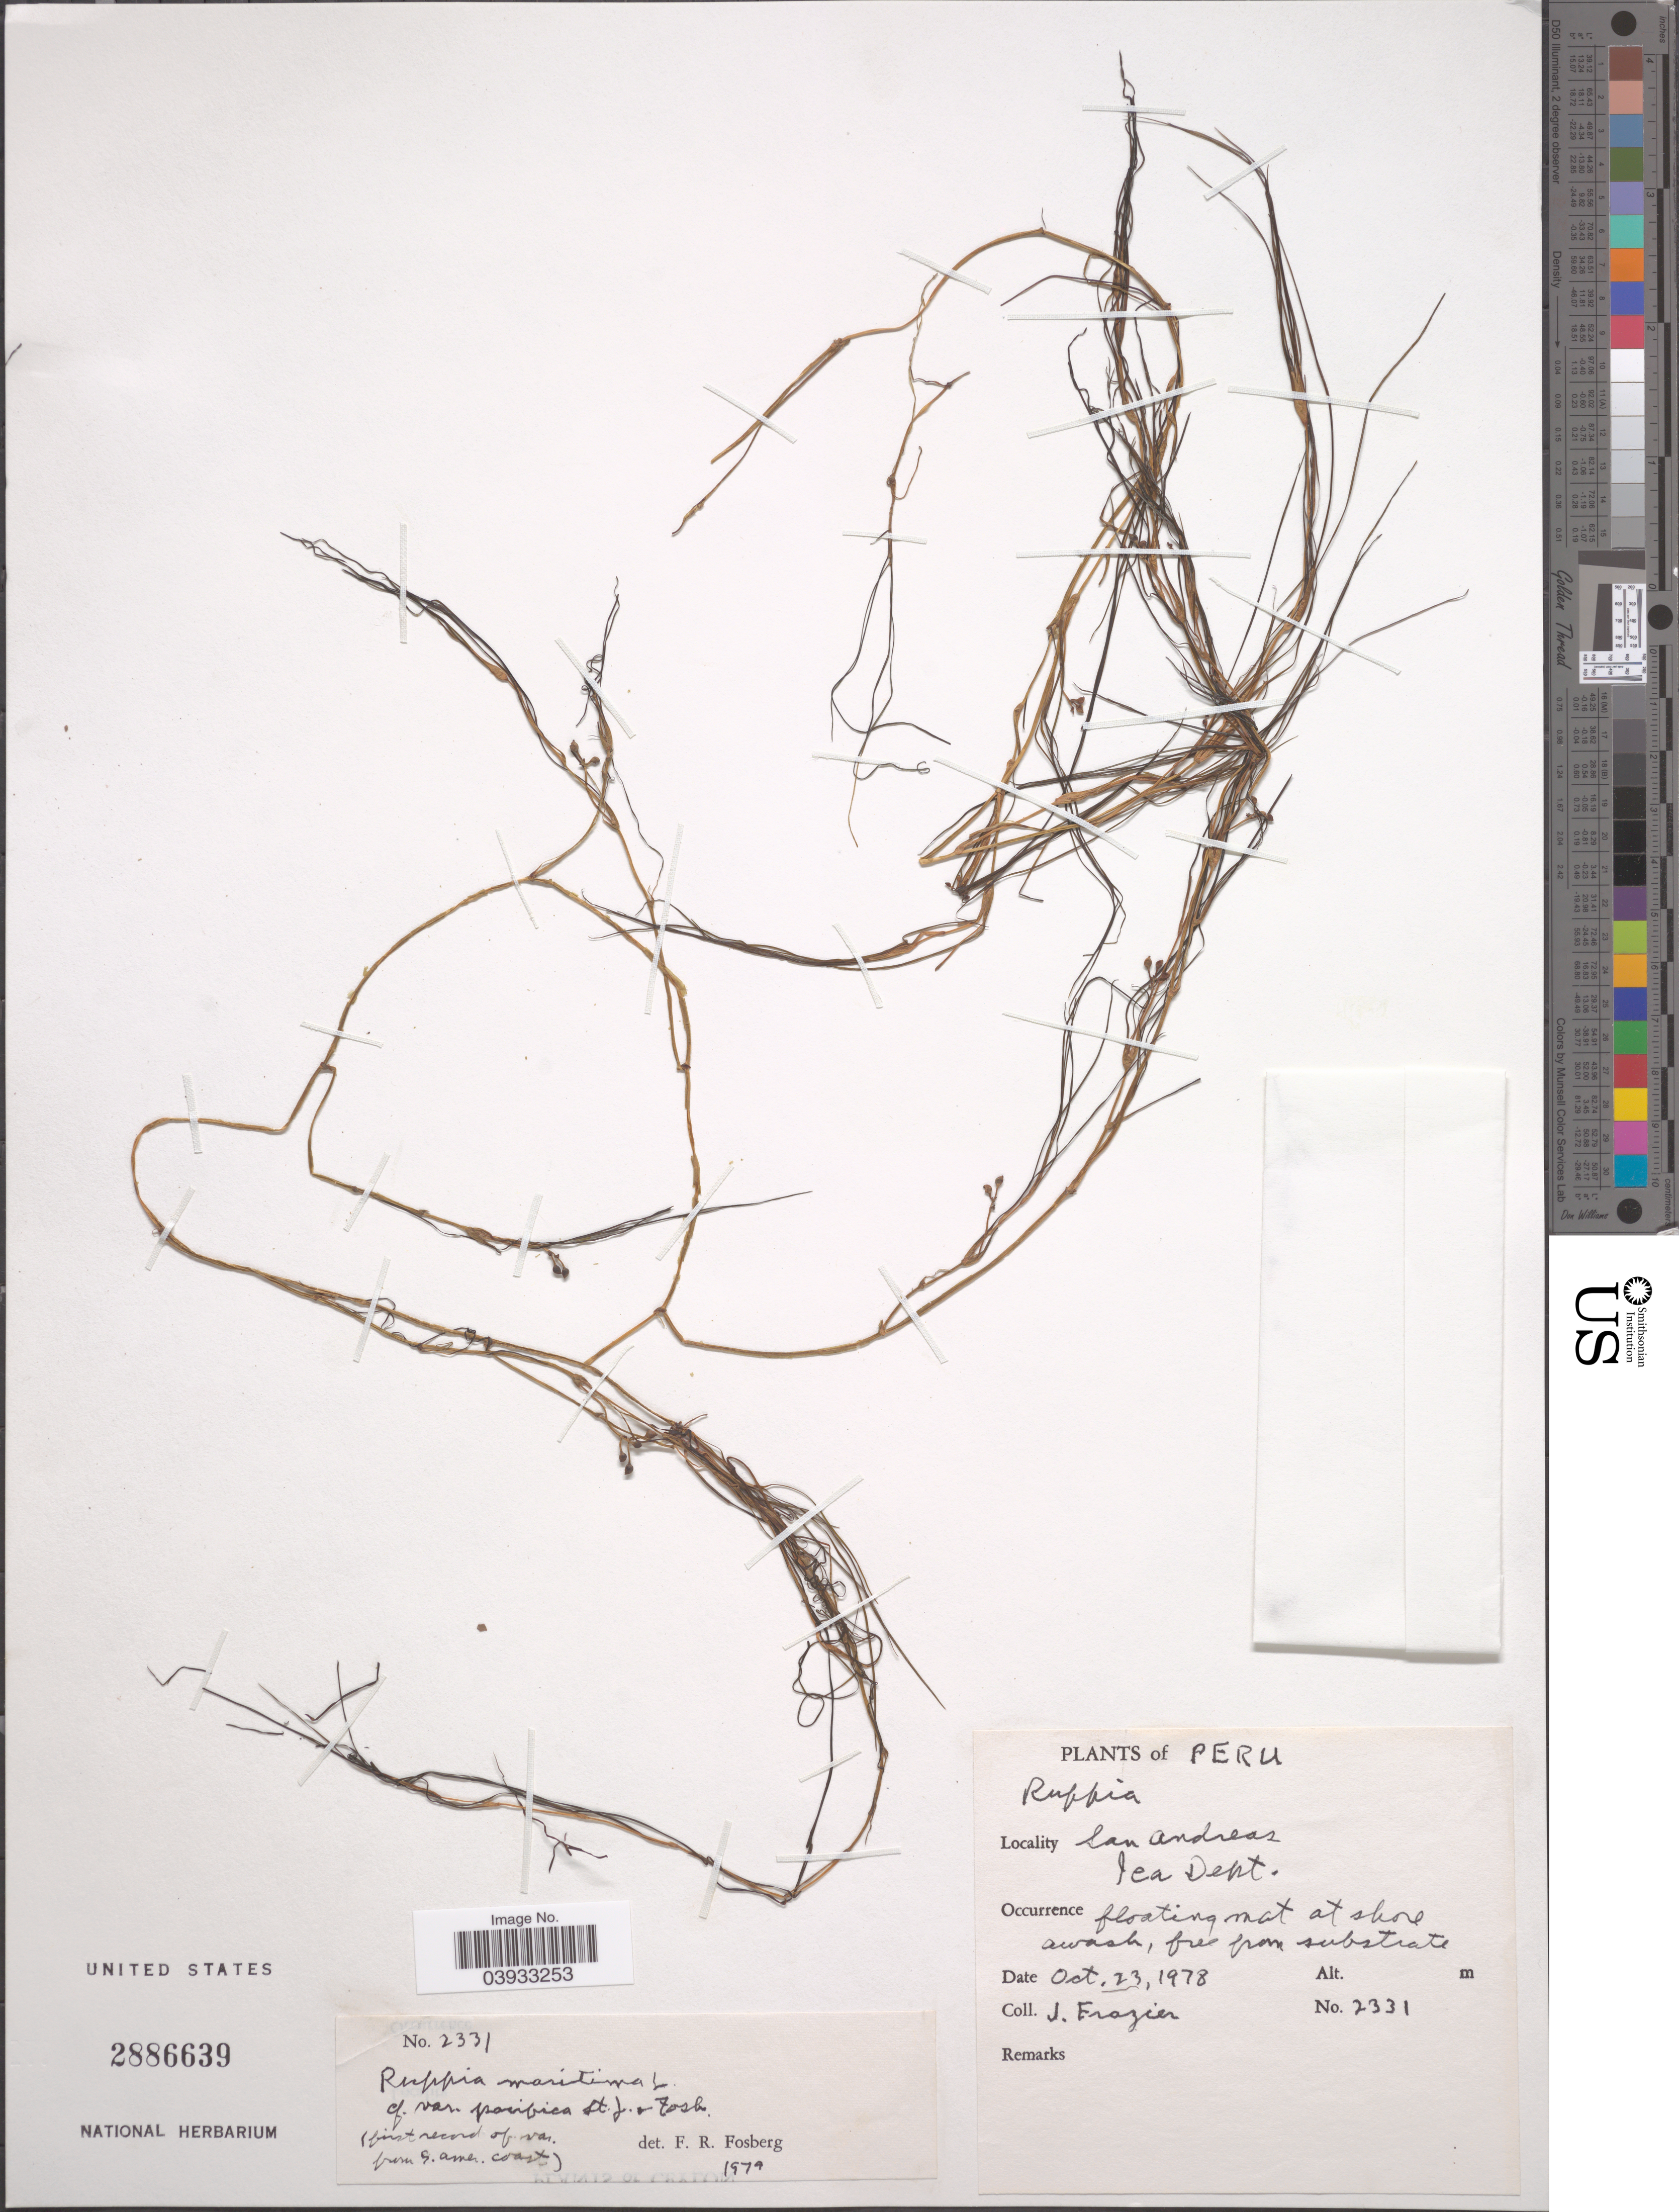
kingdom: Plantae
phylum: Tracheophyta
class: Liliopsida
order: Alismatales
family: Ruppiaceae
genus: Ruppia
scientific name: Ruppia maritima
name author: L.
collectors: J. Frazier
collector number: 2331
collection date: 1978-10-23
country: Peru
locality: San Andreas. Tea Dept.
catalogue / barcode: US 2886639